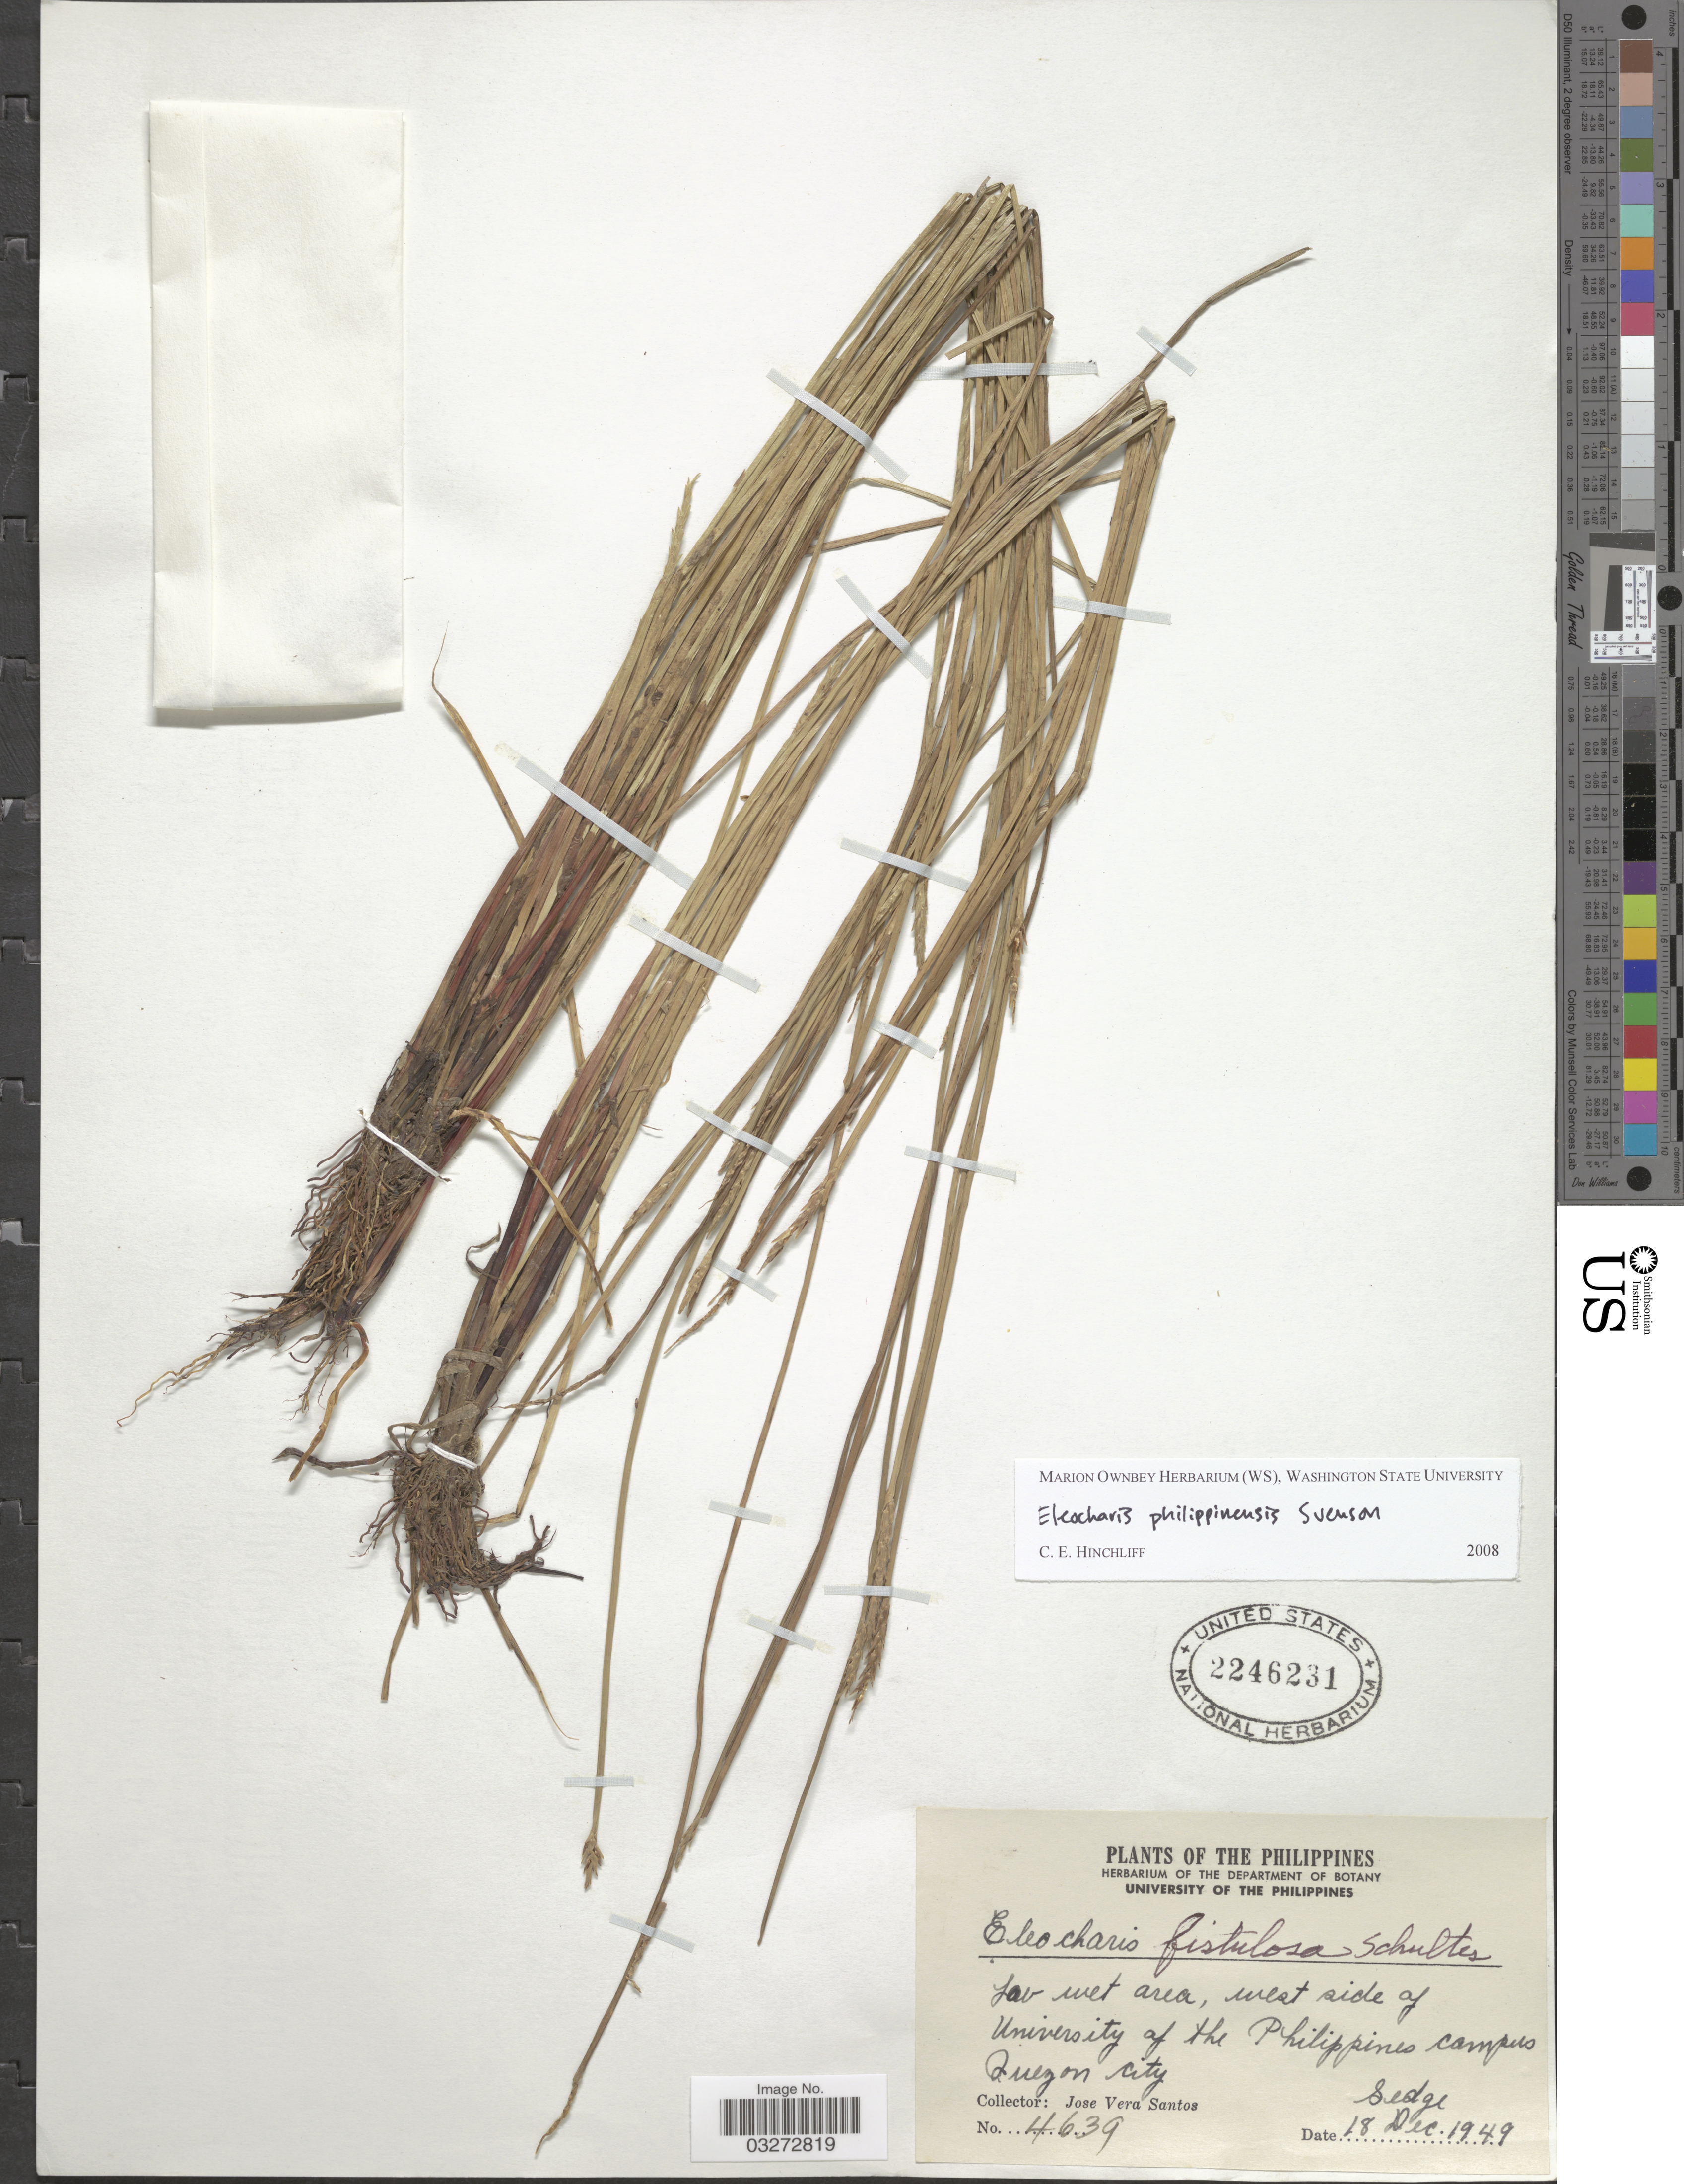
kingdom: Plantae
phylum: Tracheophyta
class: Liliopsida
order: Poales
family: Cyperaceae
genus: Eleocharis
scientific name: Eleocharis philippinensis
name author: Svenson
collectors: J. V. Santos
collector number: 4639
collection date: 1949-12-18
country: Philippines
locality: Low wet area, west side of University of the Philippines campus, Quezon City.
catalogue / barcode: US 2246231